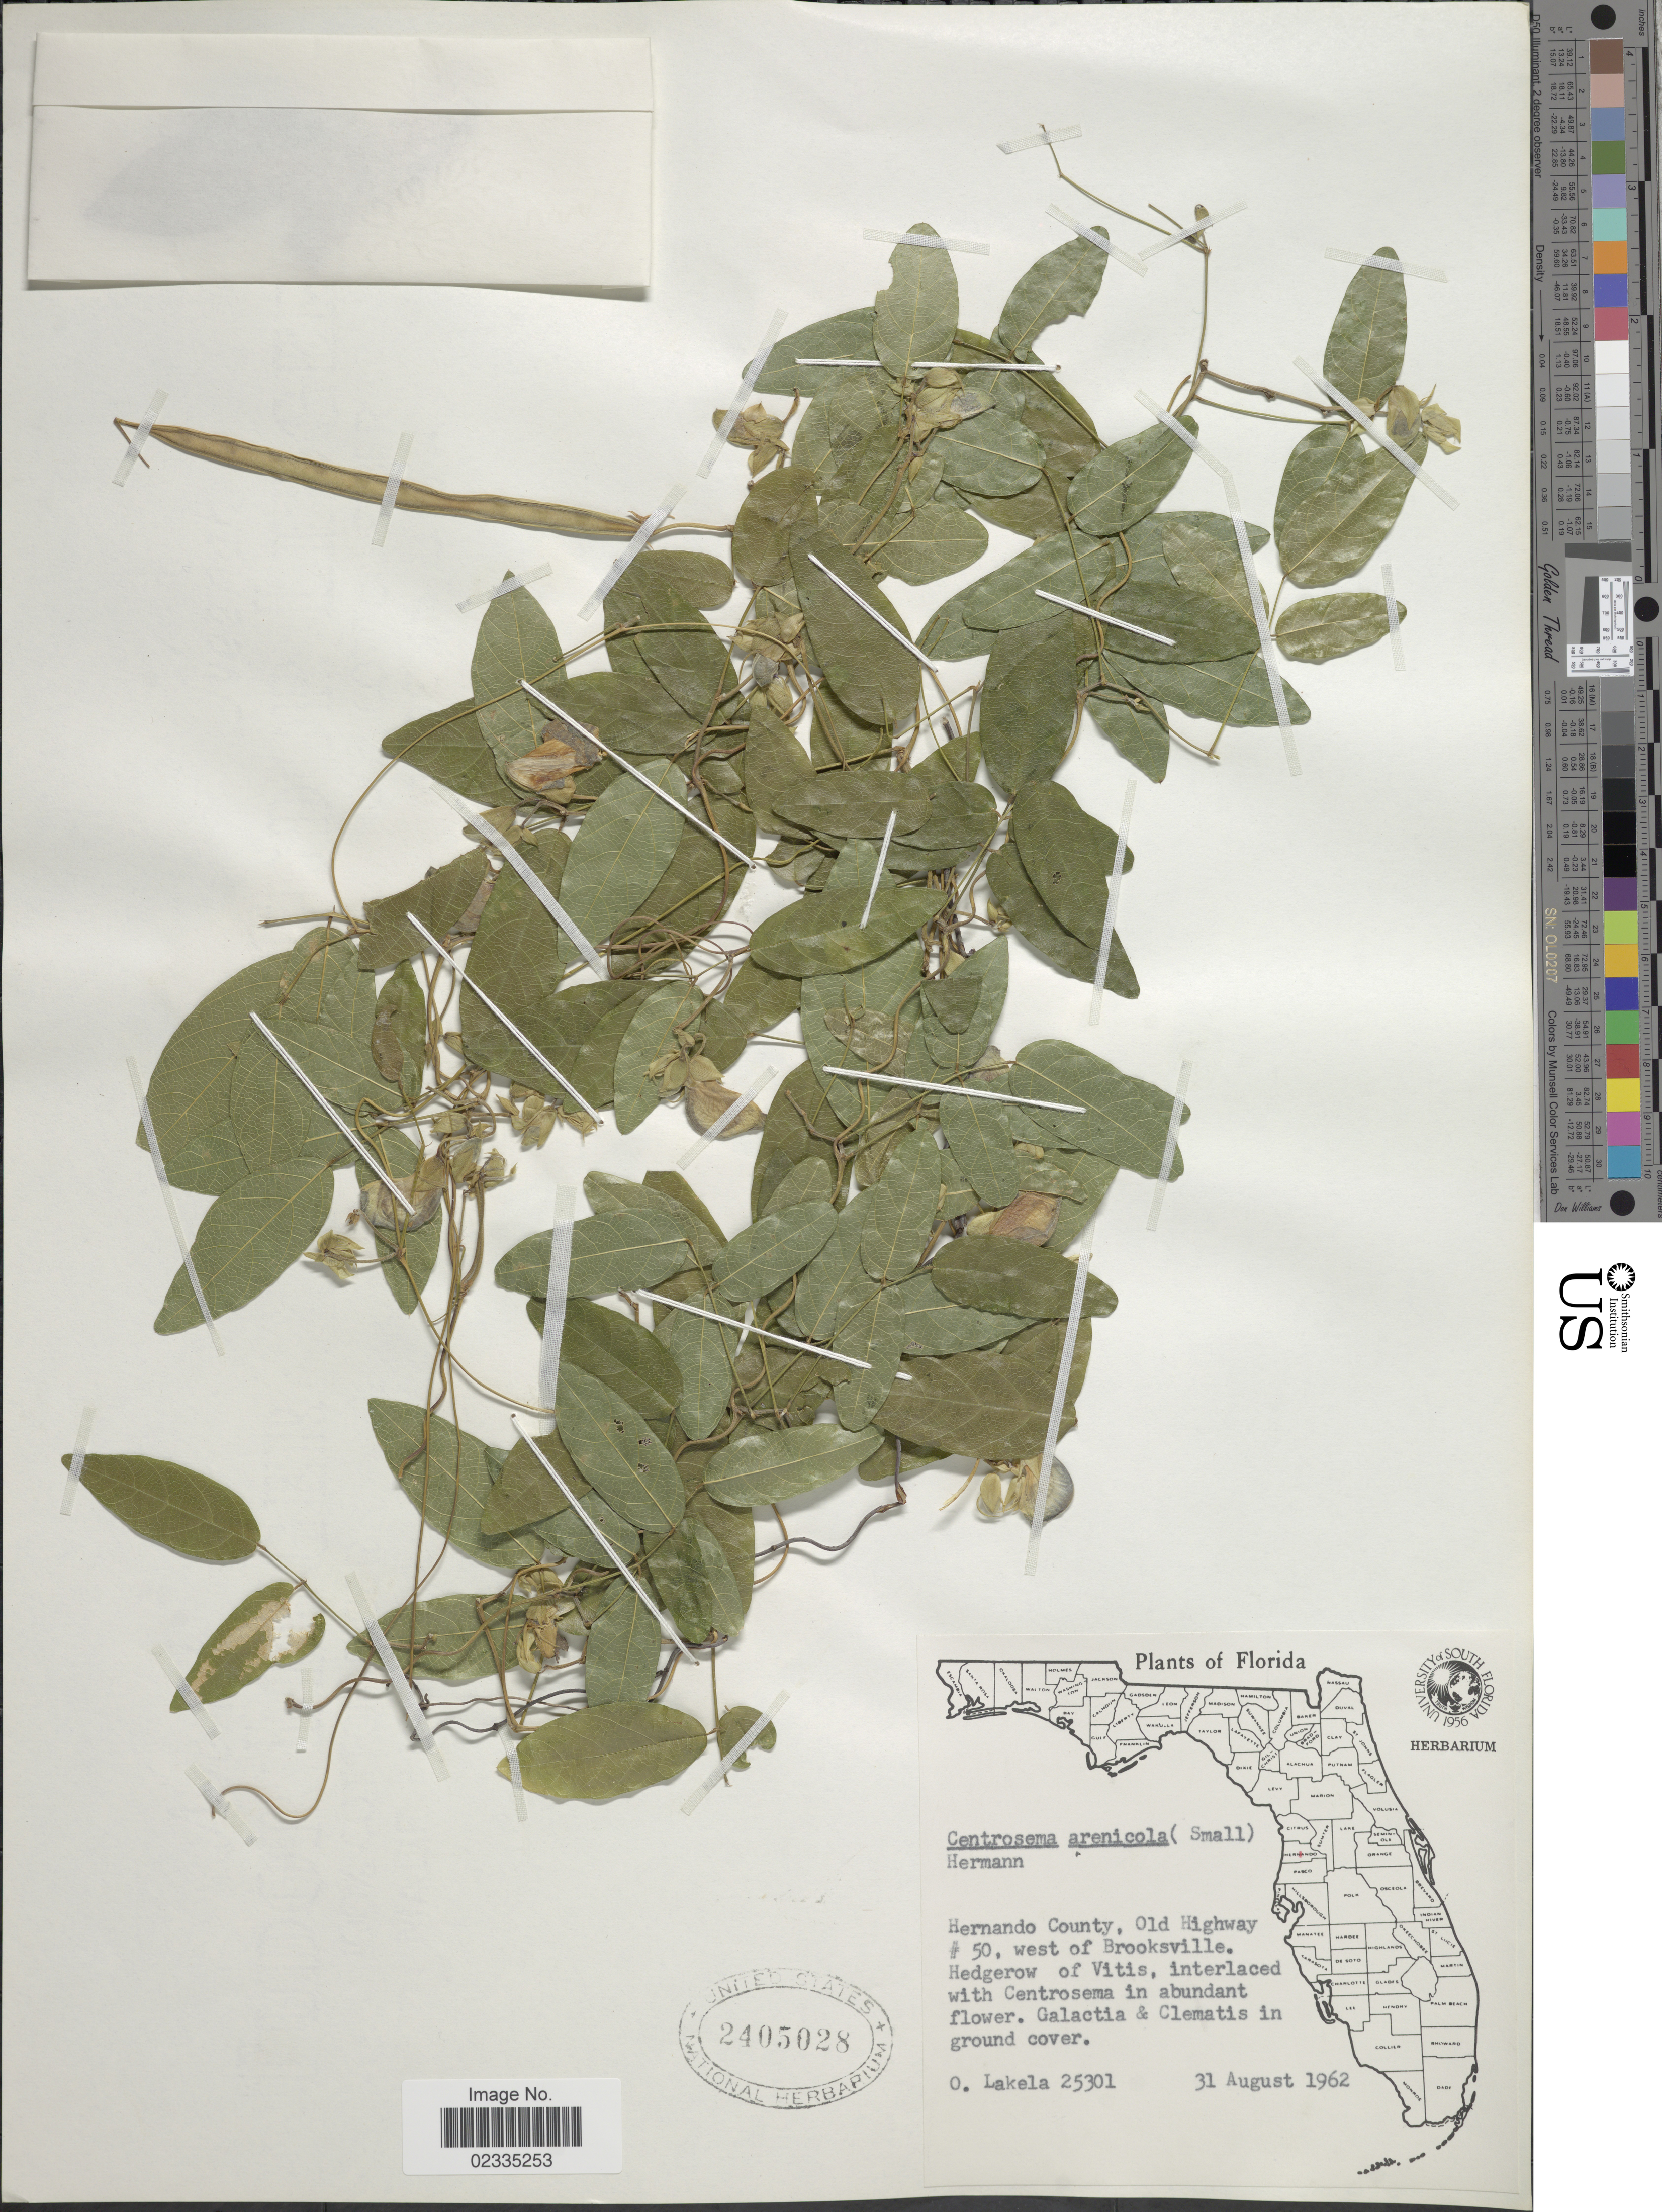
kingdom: Plantae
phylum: Tracheophyta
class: Magnoliopsida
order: Fabales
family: Fabaceae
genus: Centrosema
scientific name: Centrosema arenicola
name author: (Small) F.J. Herm.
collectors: O. Lakela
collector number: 25301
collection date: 1962-08-31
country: United States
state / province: Florida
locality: Hernando County, Old Highway # 50, west of Brooksville.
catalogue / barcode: US 2405028